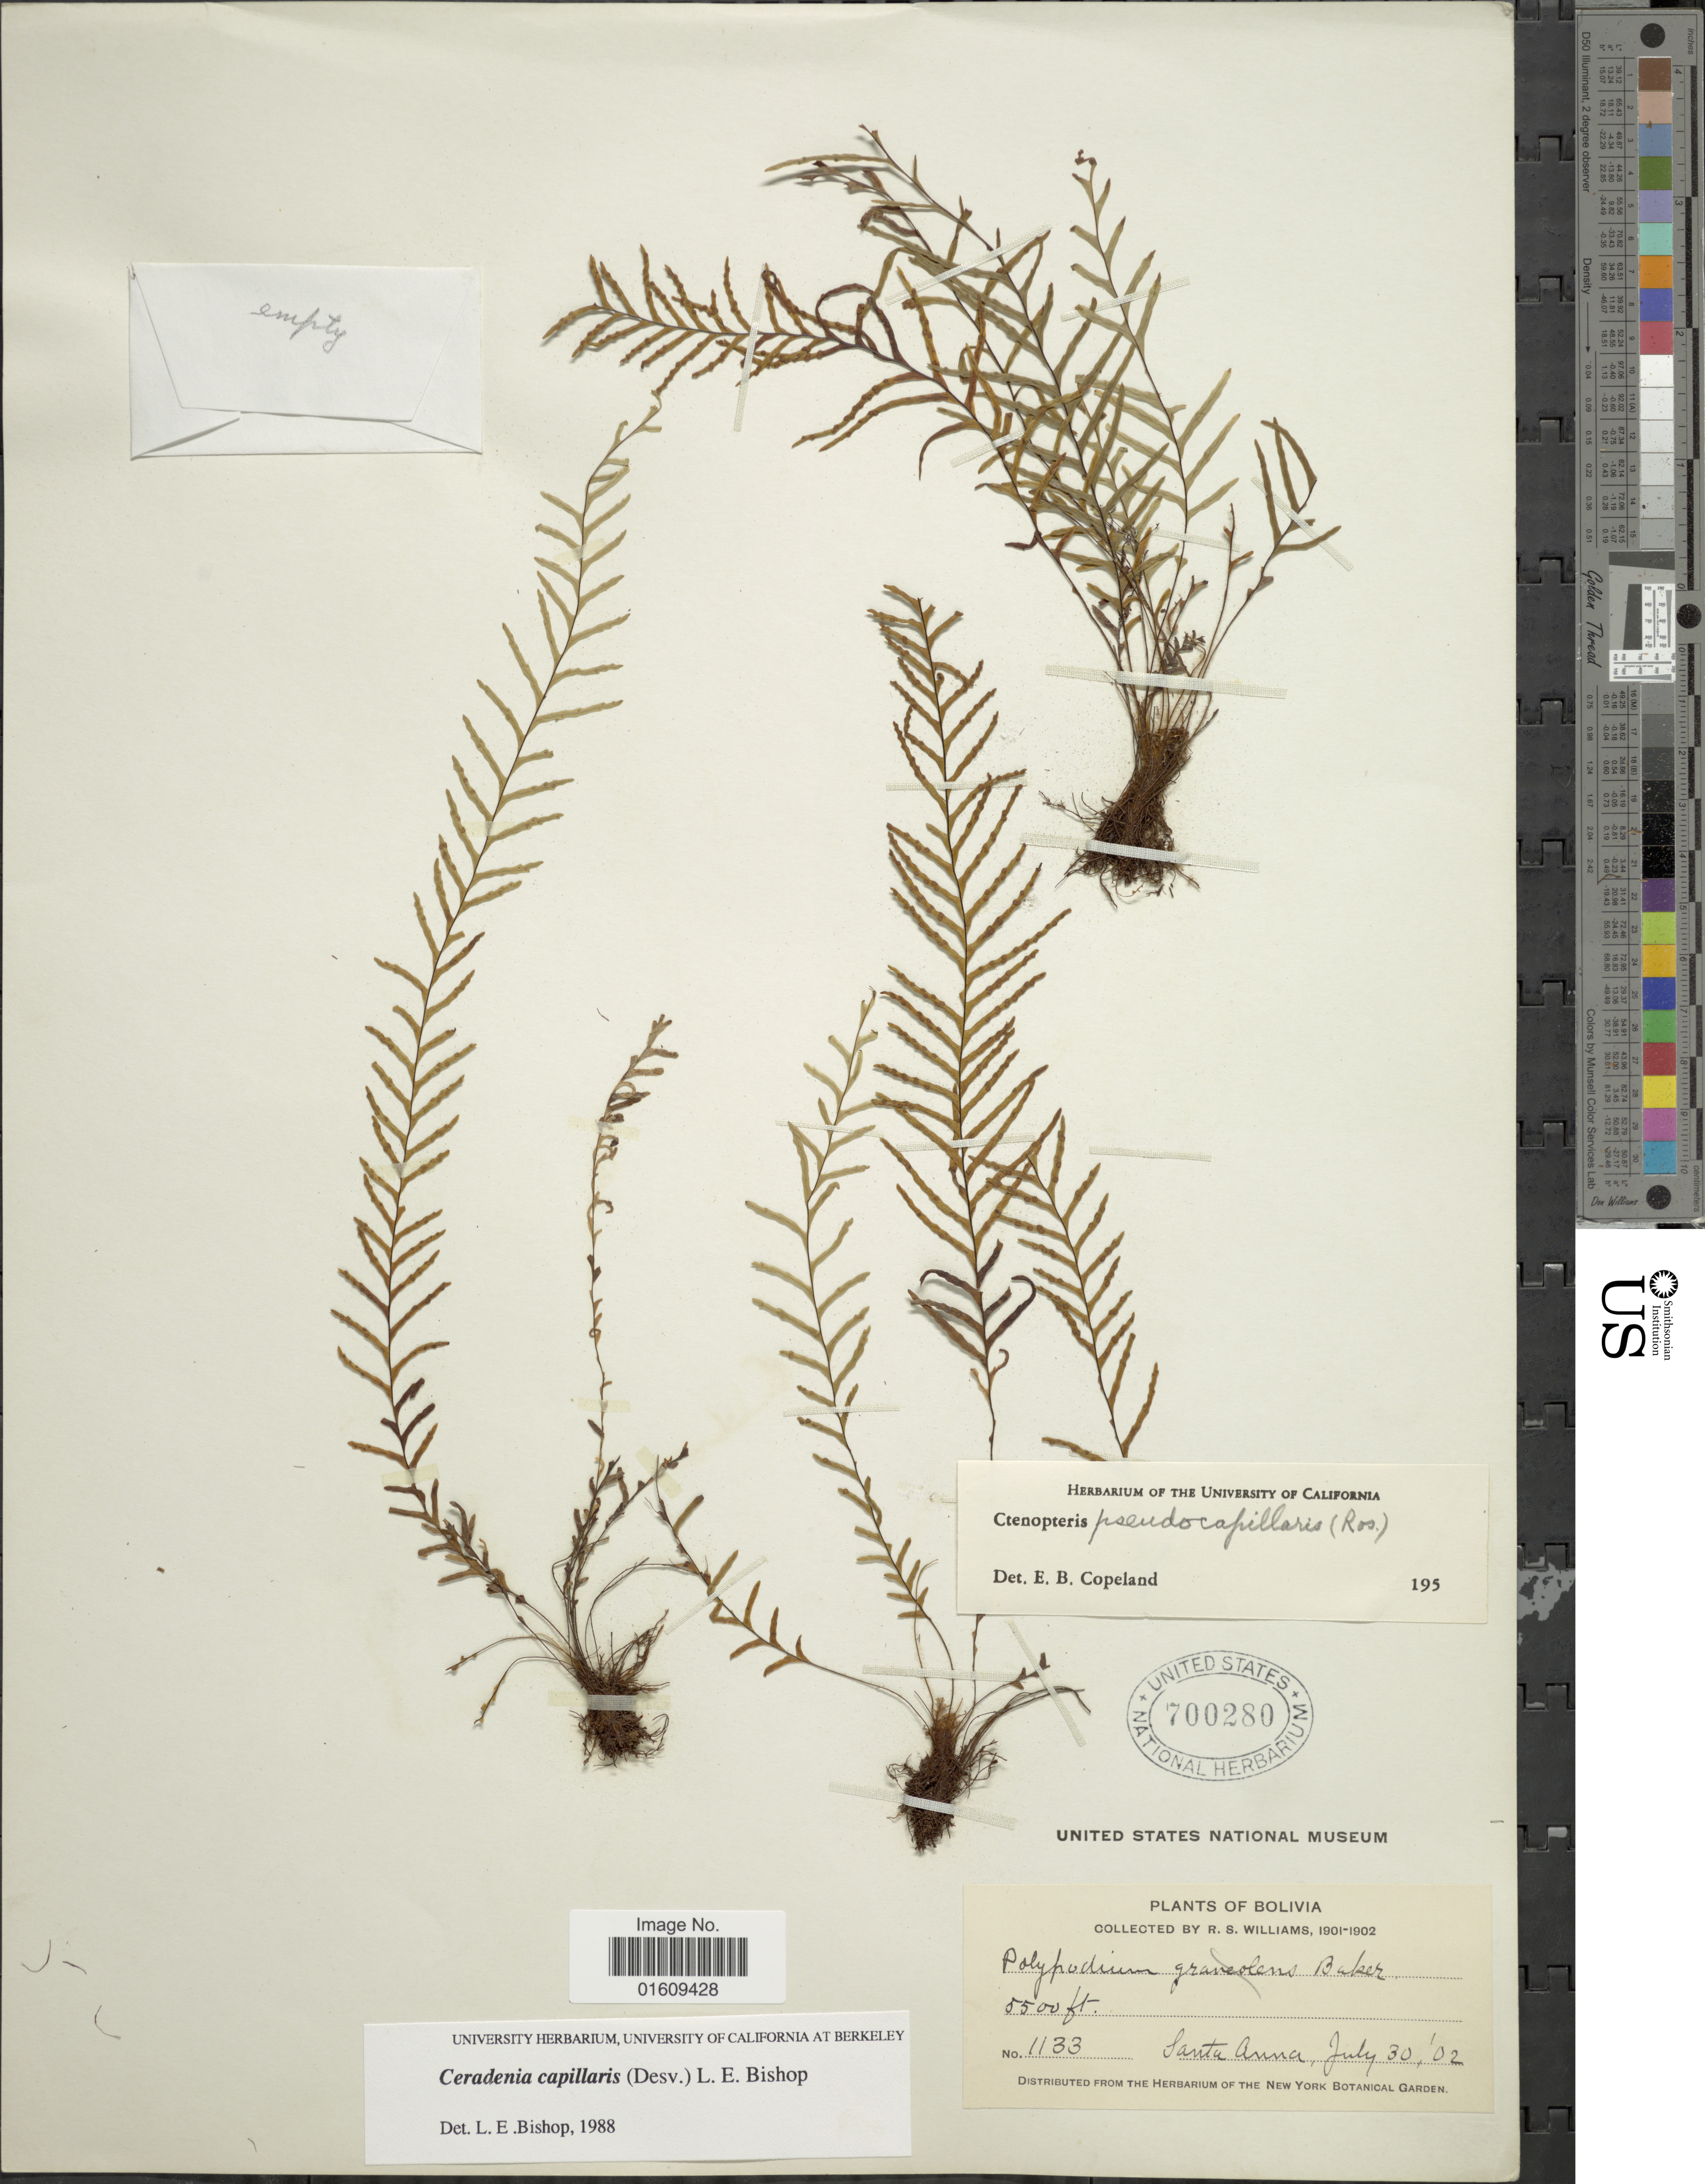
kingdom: Plantae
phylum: Tracheophyta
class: Polypodiopsida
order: Polypodiales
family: Polypodiaceae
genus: Ceradenia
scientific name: Ceradenia capillaris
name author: (Desv.) L.E. Bishop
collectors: R. S. Williams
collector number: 1133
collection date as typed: July 30, '02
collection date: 1902-07-30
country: Bolivia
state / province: La Paz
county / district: Franz Tamayo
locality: Santa Ana (near Aten)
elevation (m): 1676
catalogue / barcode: US 700280